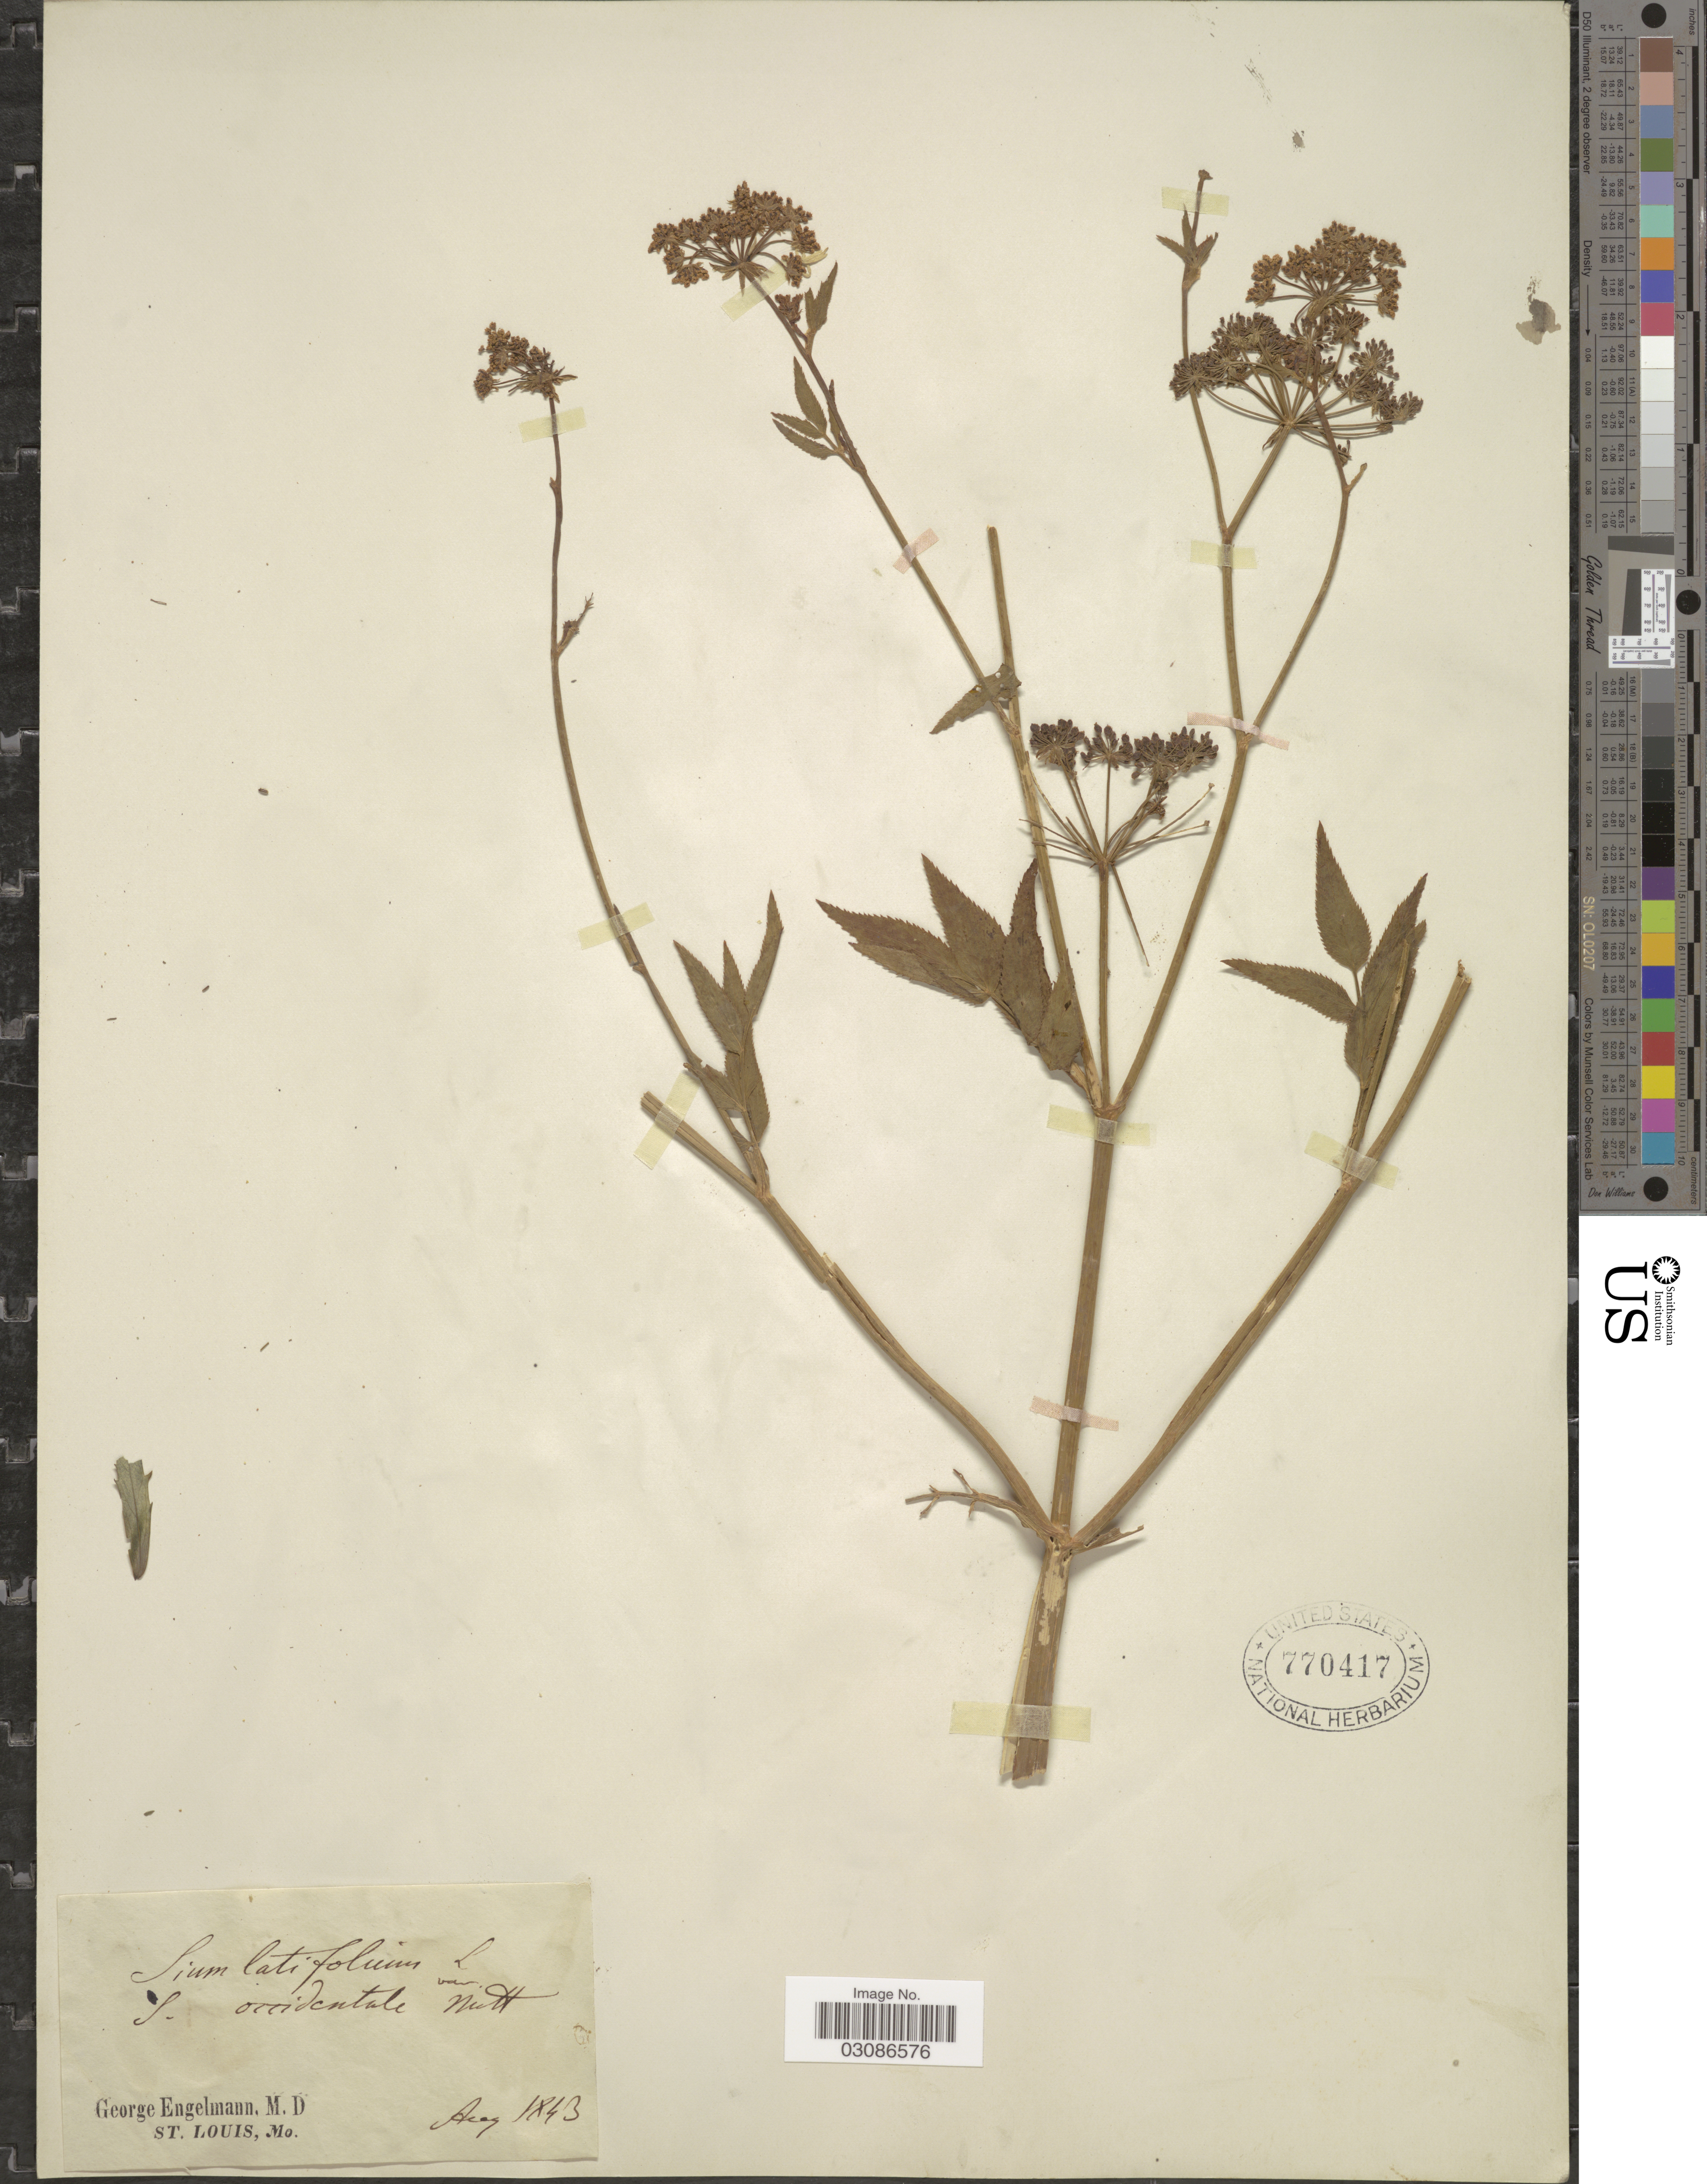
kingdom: Plantae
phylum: Tracheophyta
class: Magnoliopsida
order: Apiales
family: Apiaceae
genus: Sium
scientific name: Sium suave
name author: Walter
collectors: G. Engelmann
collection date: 1843-08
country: United States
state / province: Missouri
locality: St. Louis.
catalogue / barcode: US 770417